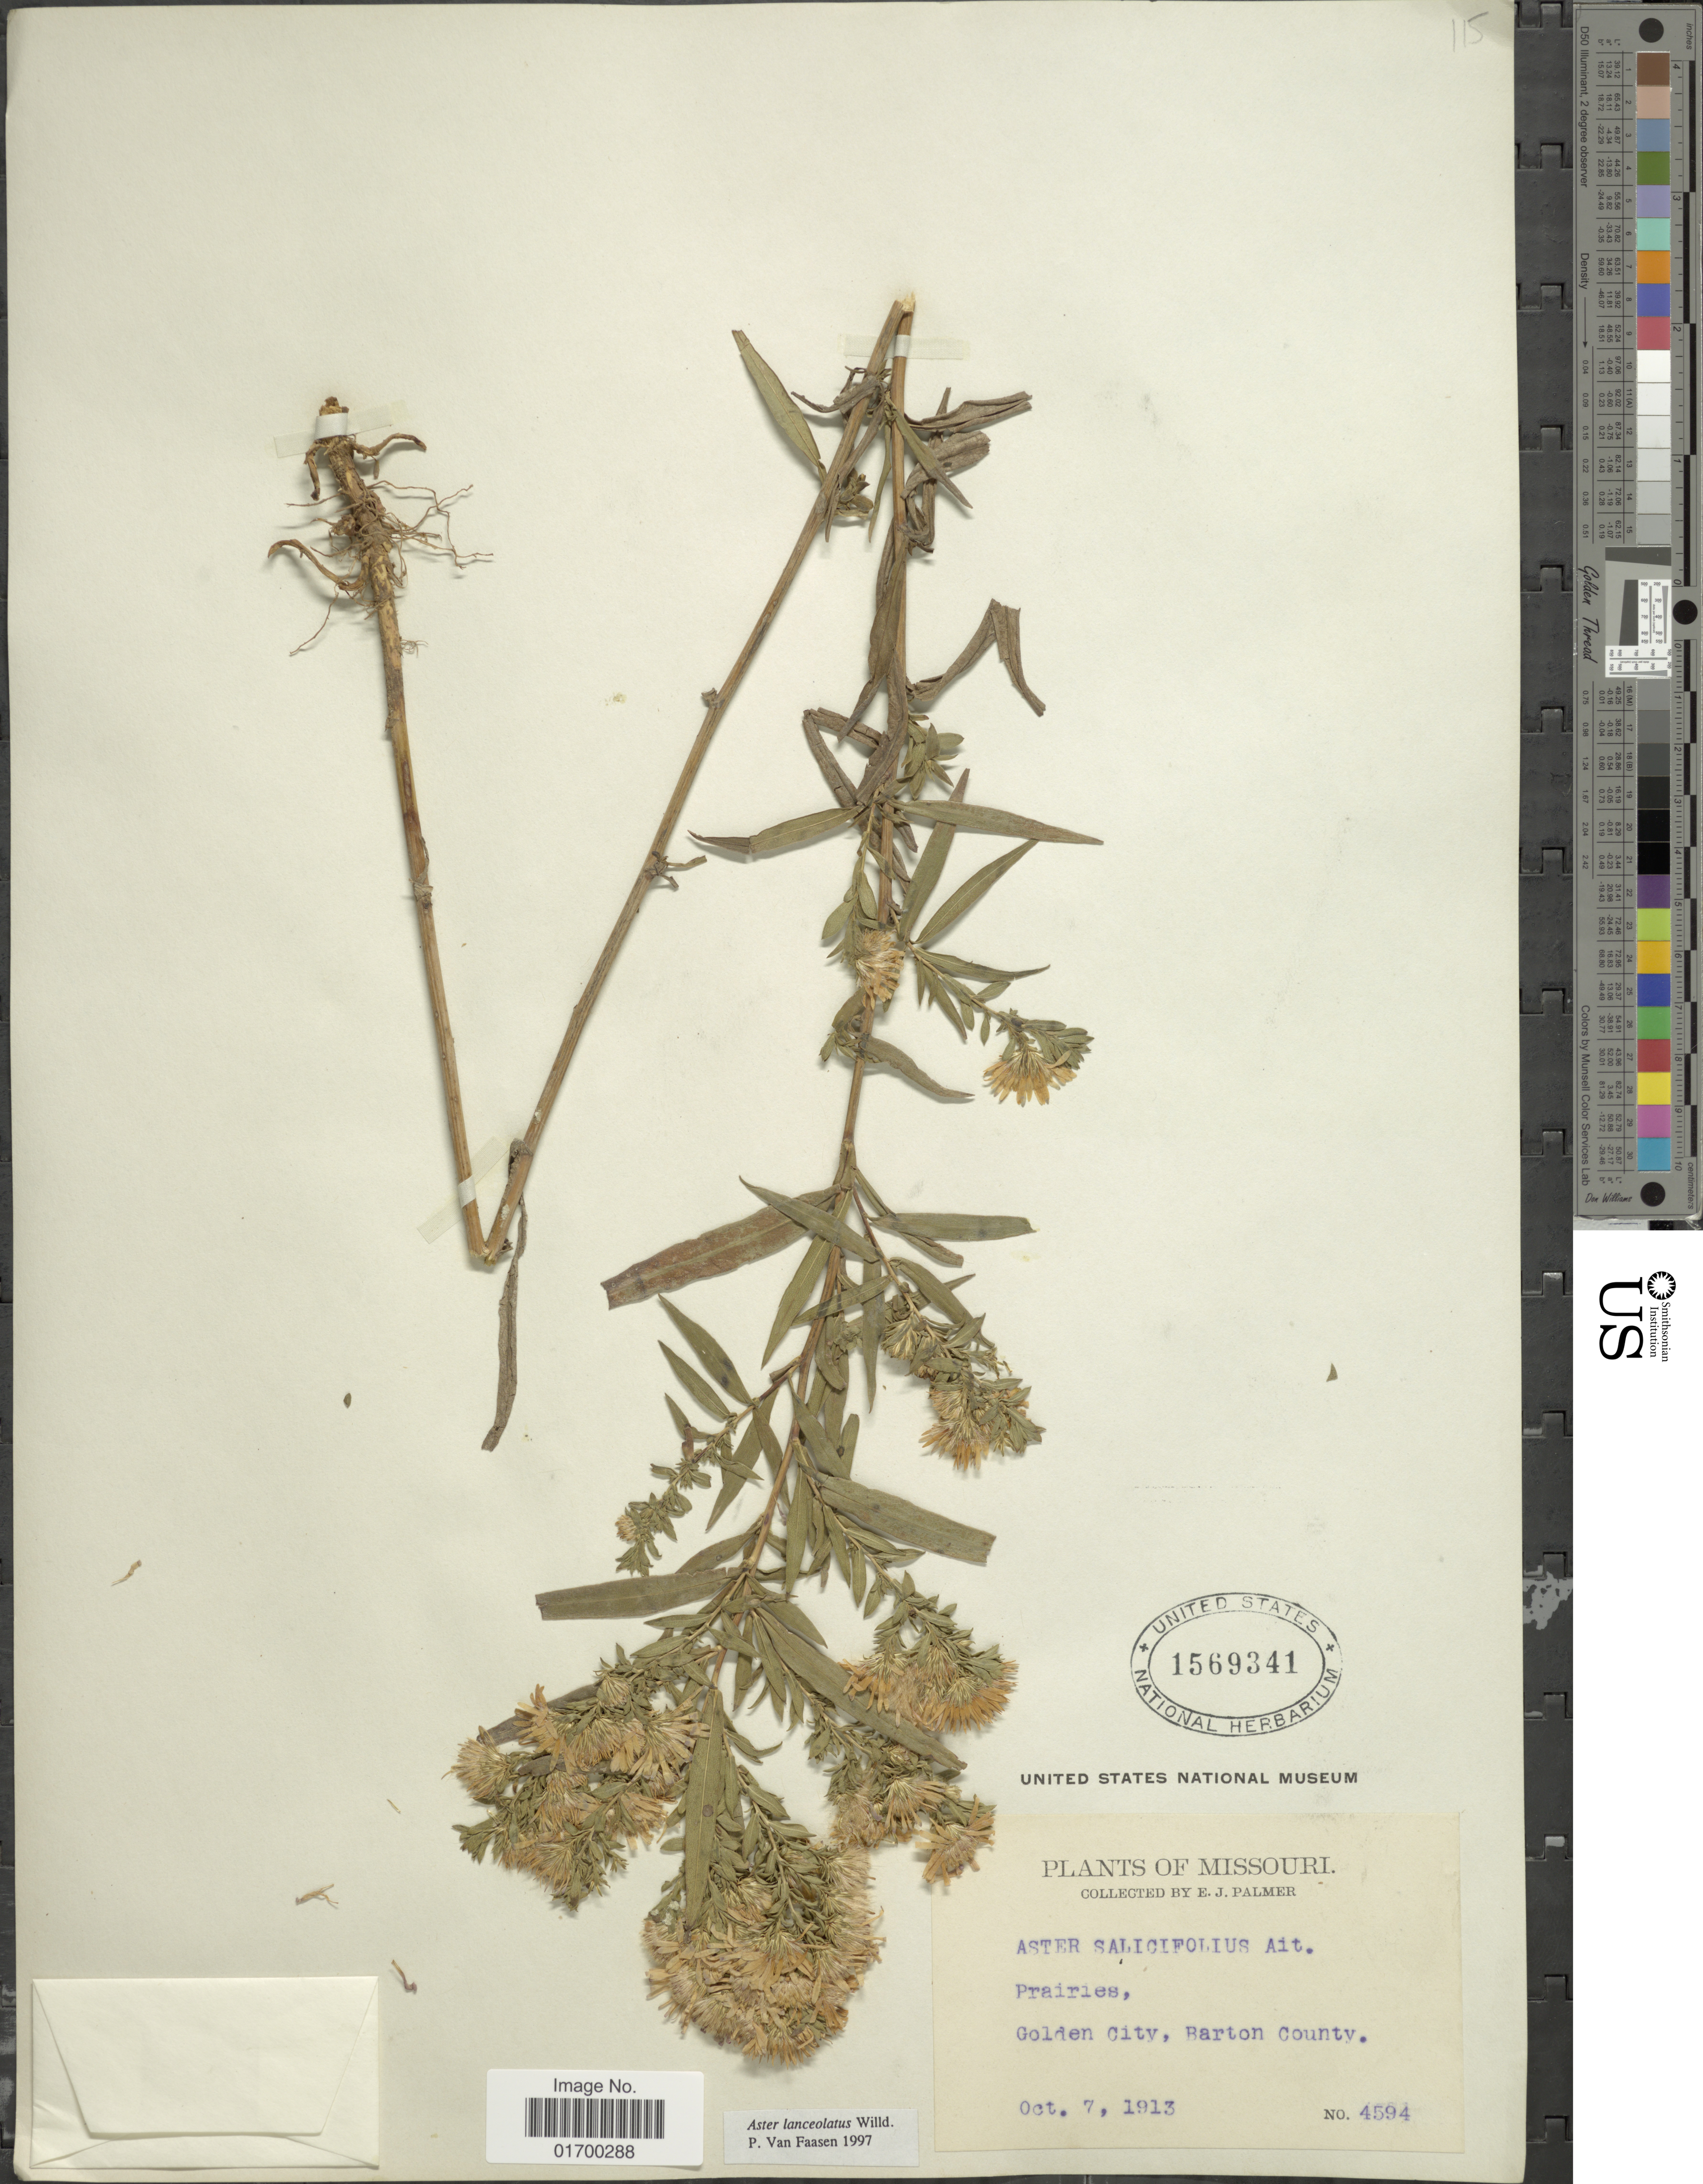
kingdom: Plantae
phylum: Tracheophyta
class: Magnoliopsida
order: Asterales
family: Asteraceae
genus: Symphyotrichum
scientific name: Symphyotrichum lanceolatum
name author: (Willd.) G.L. Nesom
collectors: E. J. Palmer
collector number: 4594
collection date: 1913-10-07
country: United States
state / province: Missouri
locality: Golden City, Barton County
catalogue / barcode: US 1569341